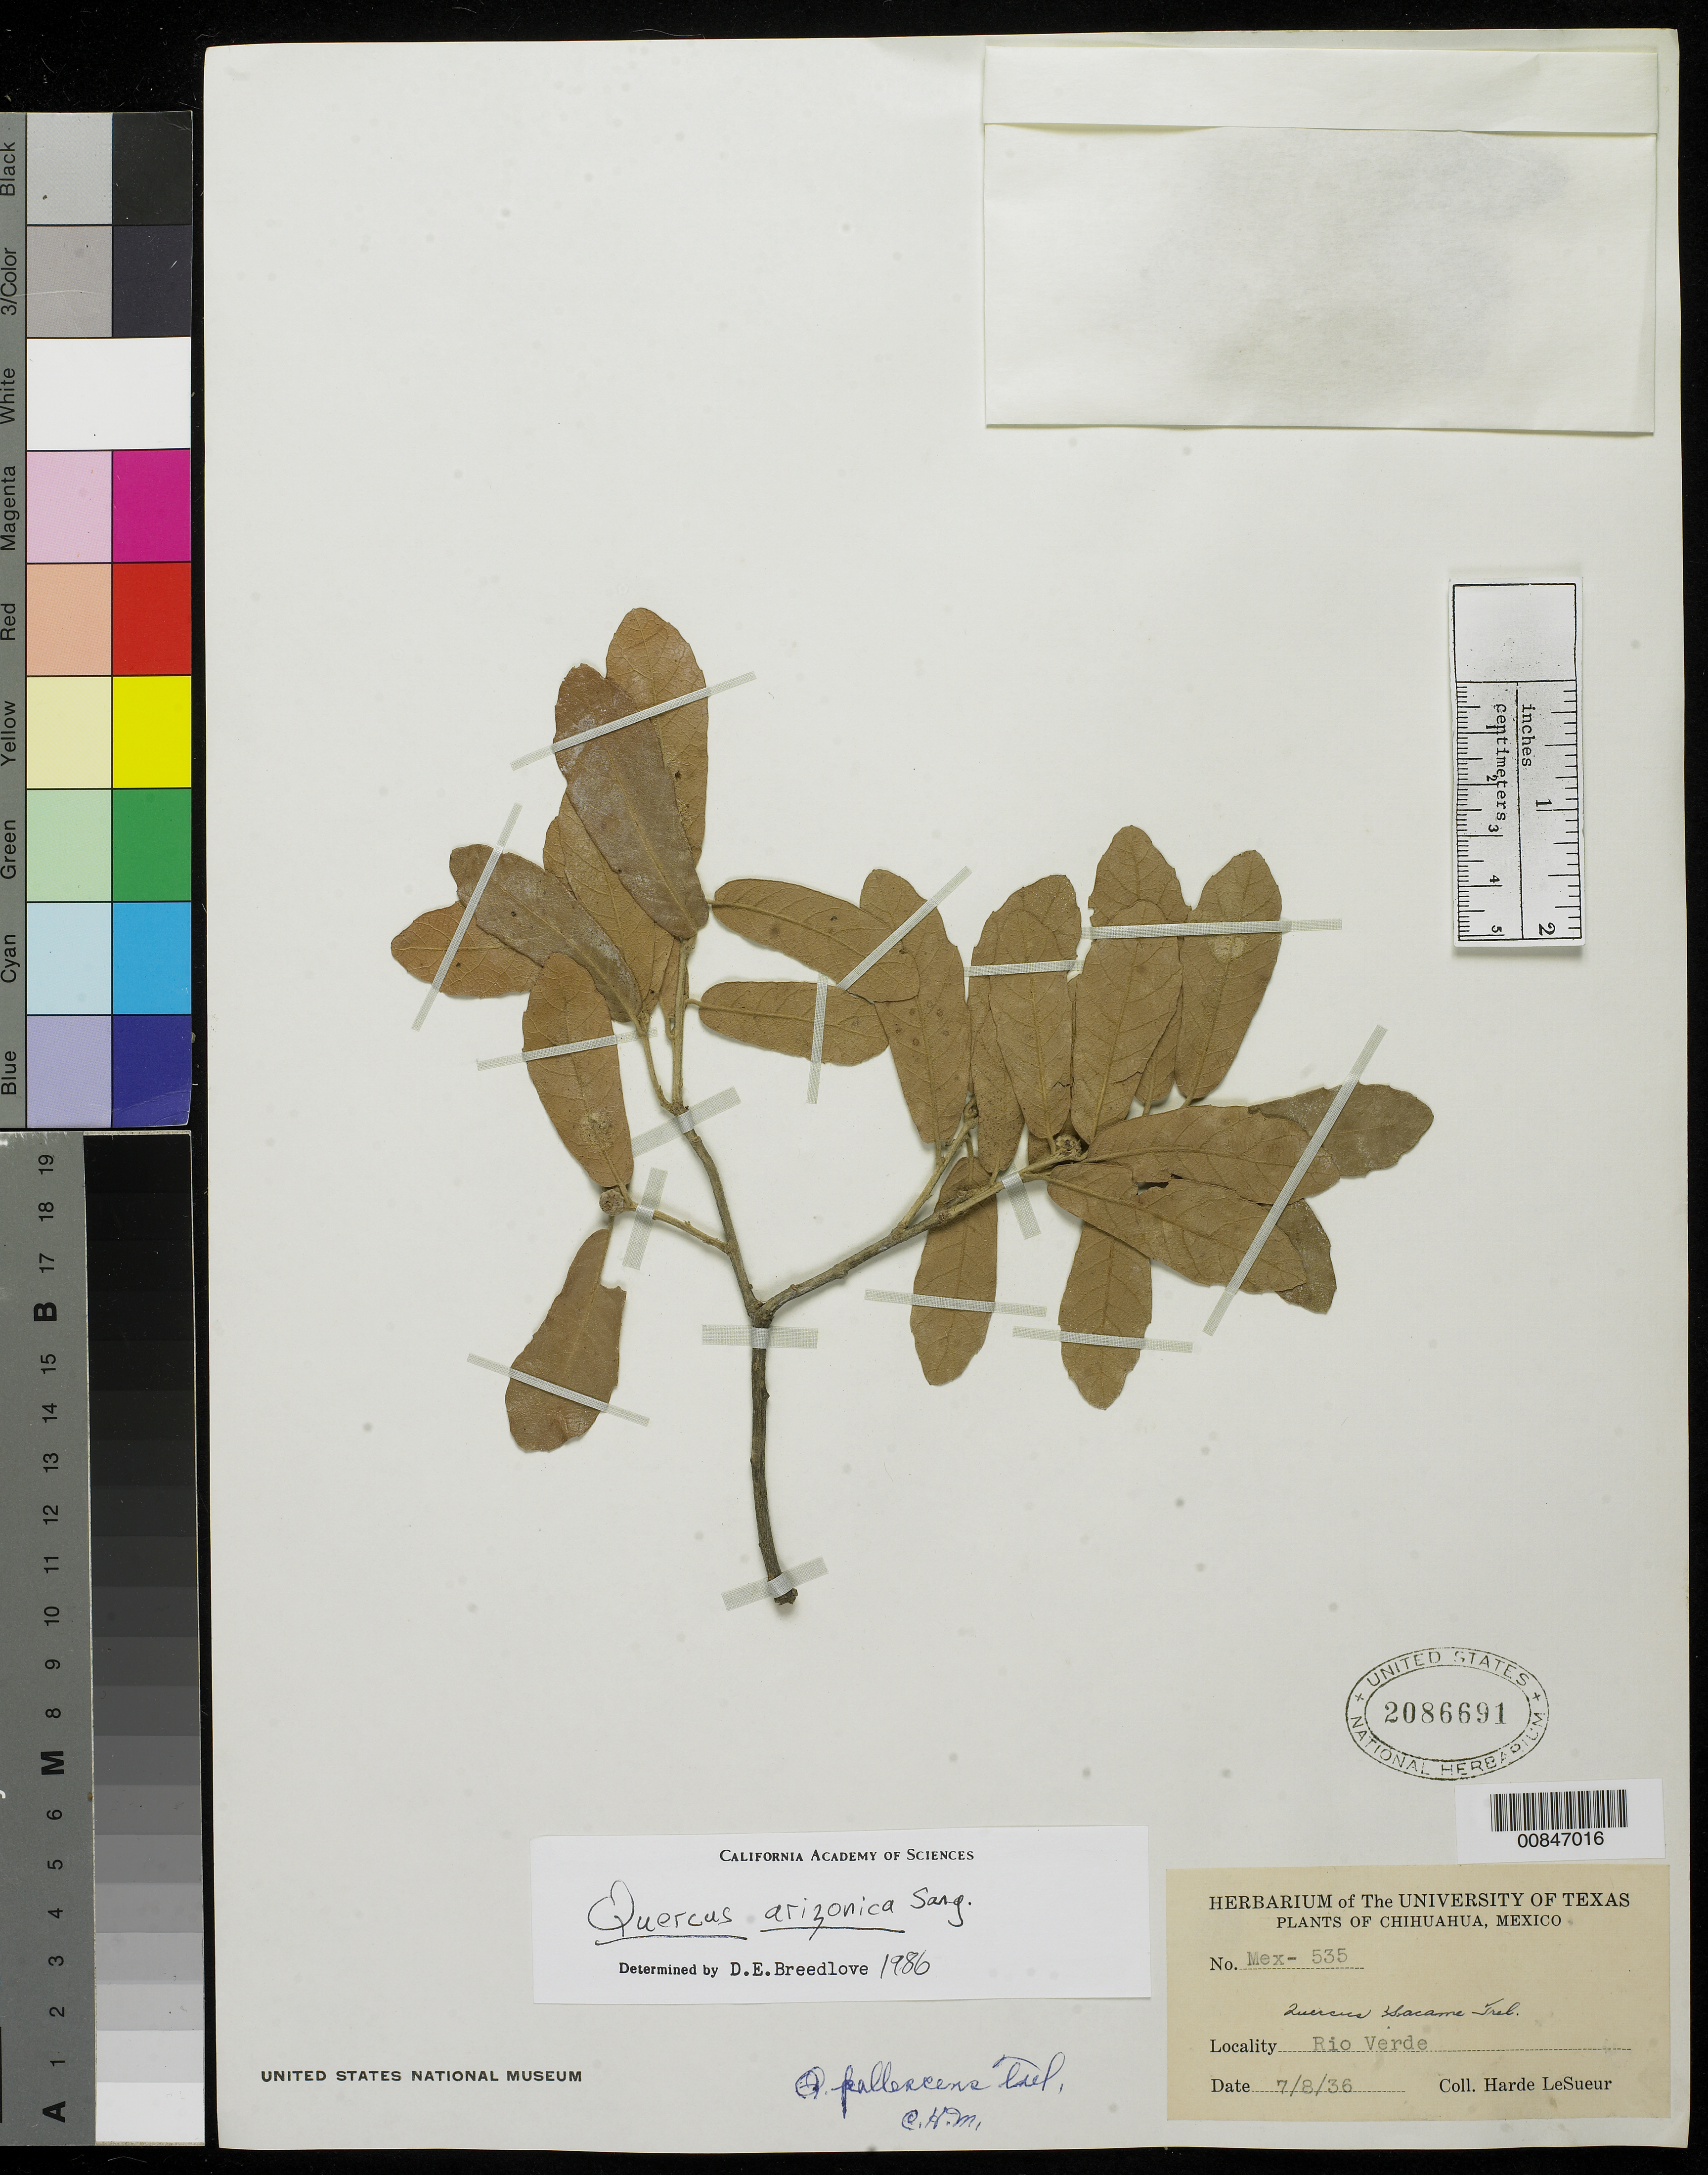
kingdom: Plantae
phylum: Tracheophyta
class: Magnoliopsida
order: Fagales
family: Fagaceae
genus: Quercus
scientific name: Quercus arizonica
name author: Sarg.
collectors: D. H. LeSueur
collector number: Mex - 535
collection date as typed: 08 Jul 1936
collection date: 1936-07-08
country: Mexico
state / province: Chihuahua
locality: Río Verde, Chihuahua.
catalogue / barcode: US 2086691